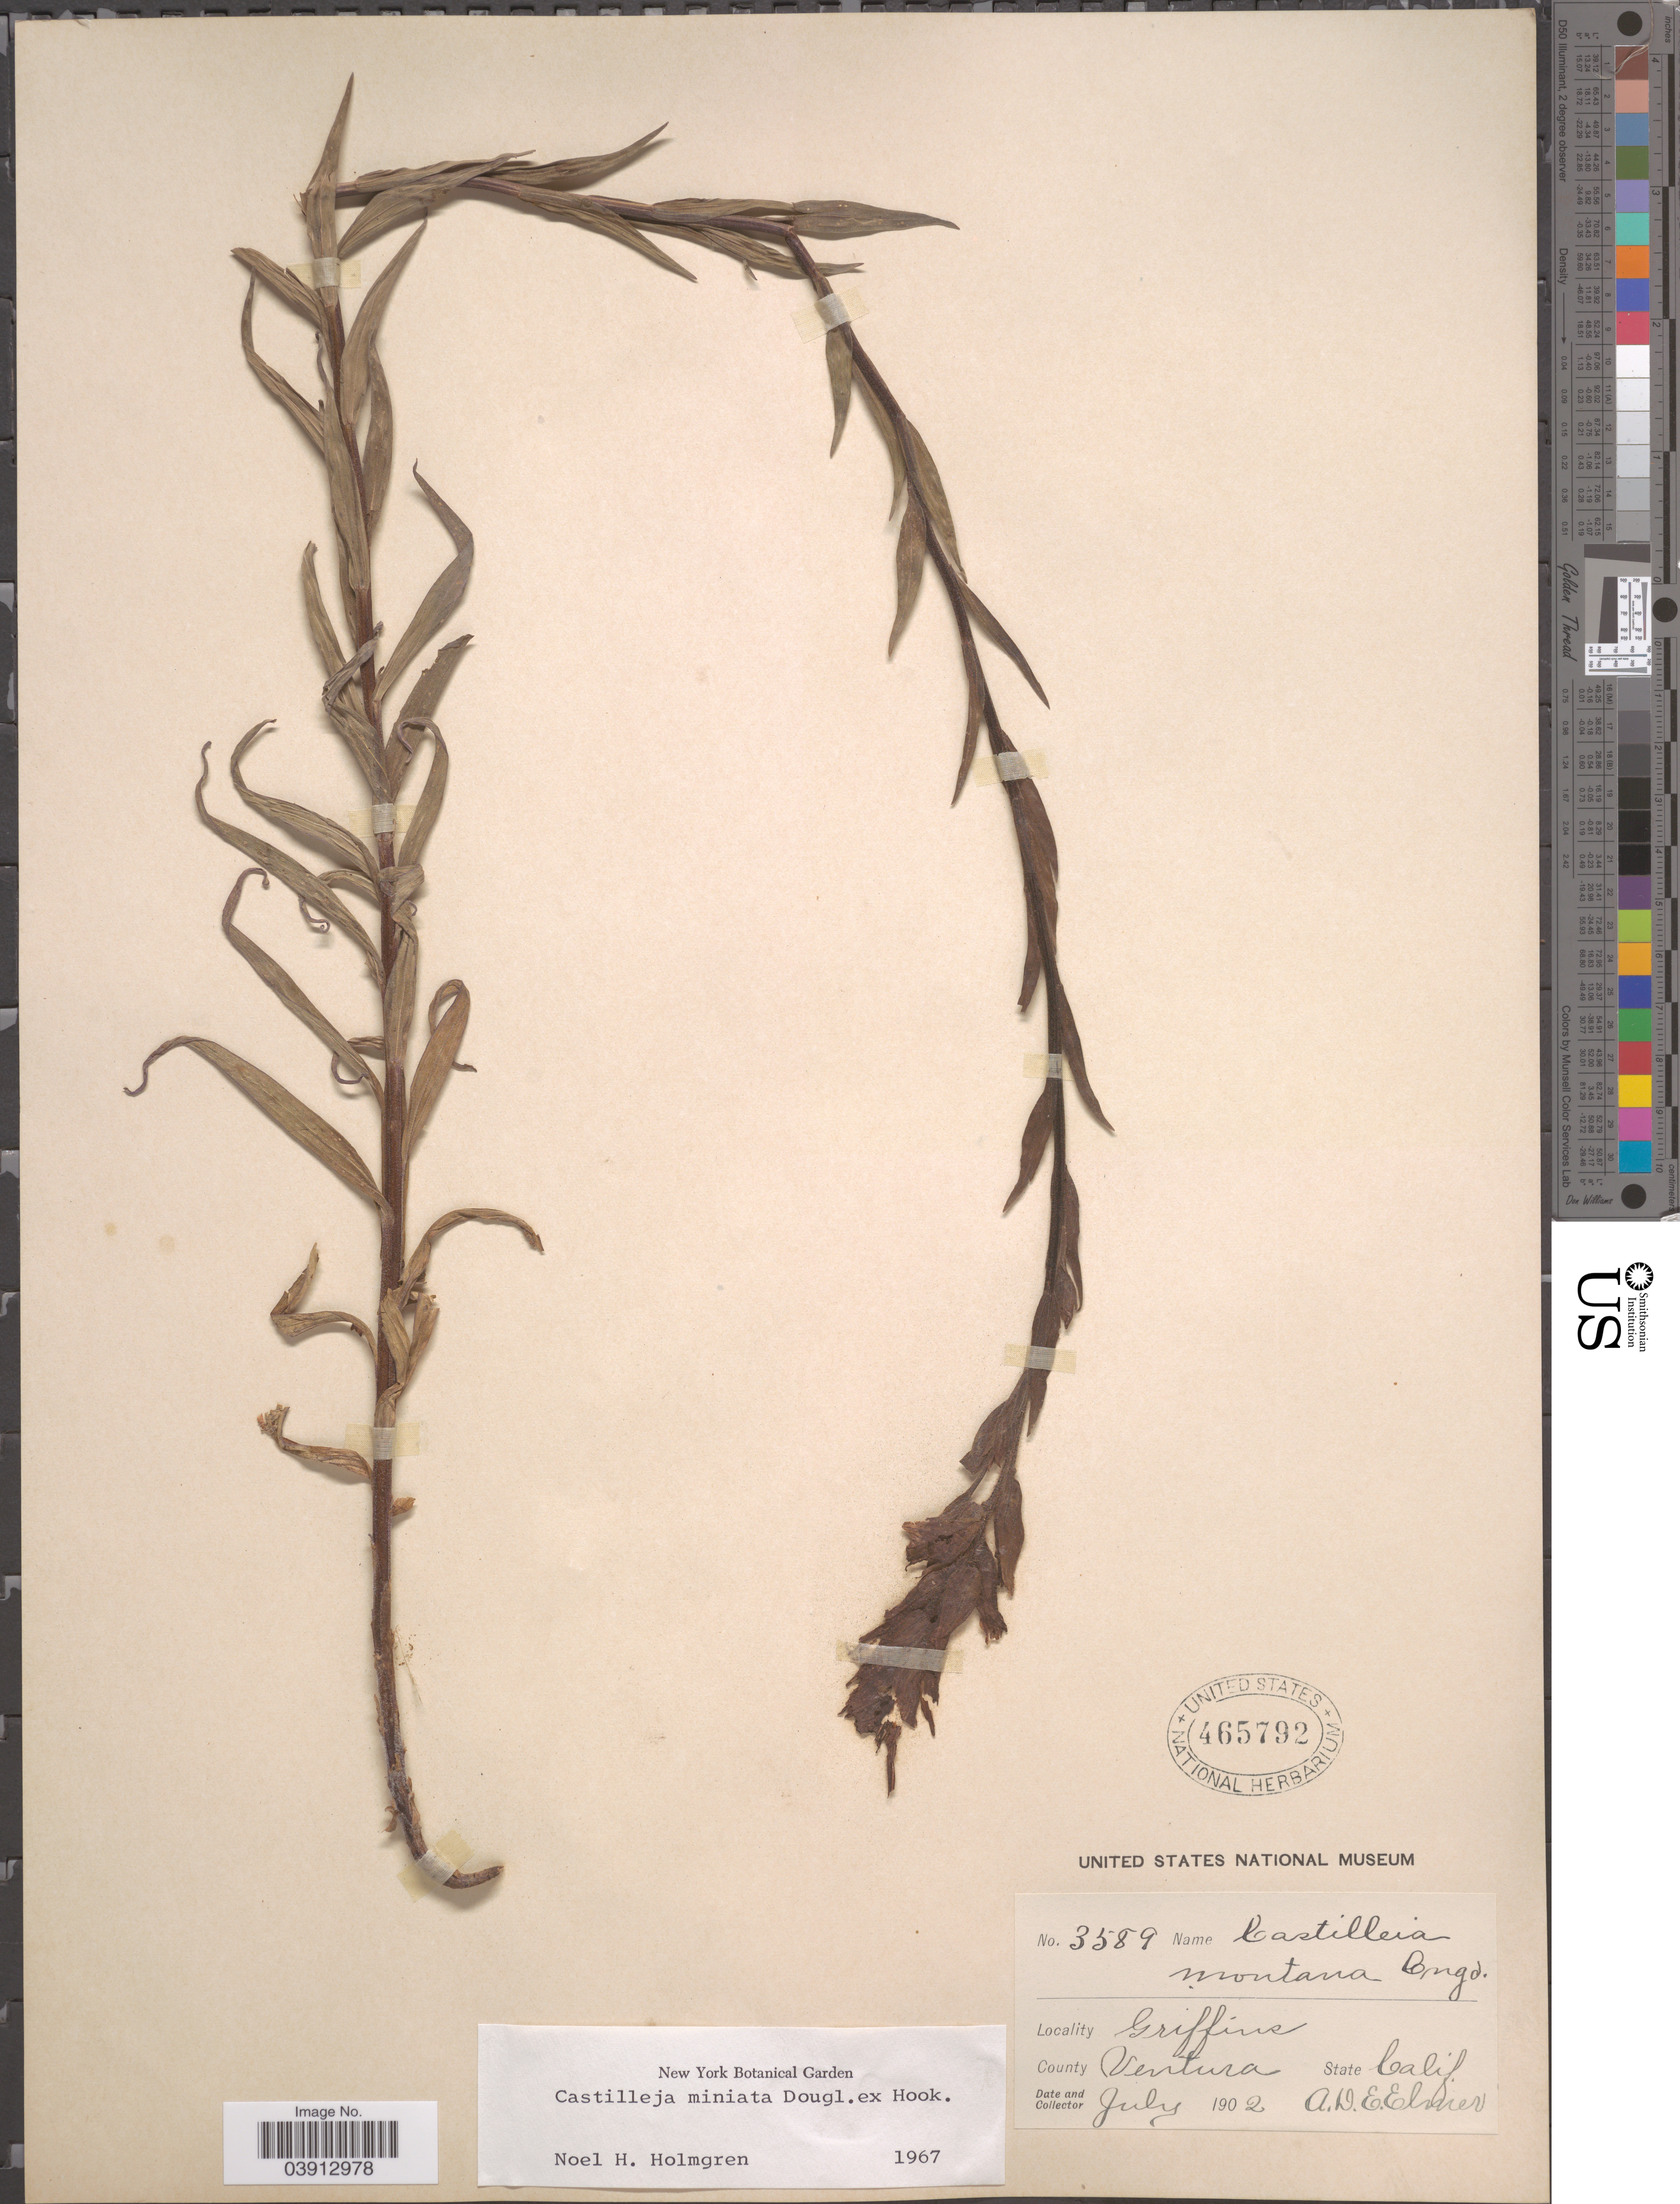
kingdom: Plantae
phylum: Tracheophyta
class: Magnoliopsida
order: Lamiales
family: Orobanchaceae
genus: Castilleja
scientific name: Castilleja miniata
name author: Douglas ex Hook.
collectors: A. D. E. Elmer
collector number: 3589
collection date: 1902-07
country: United States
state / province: California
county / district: Ventura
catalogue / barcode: US 465792